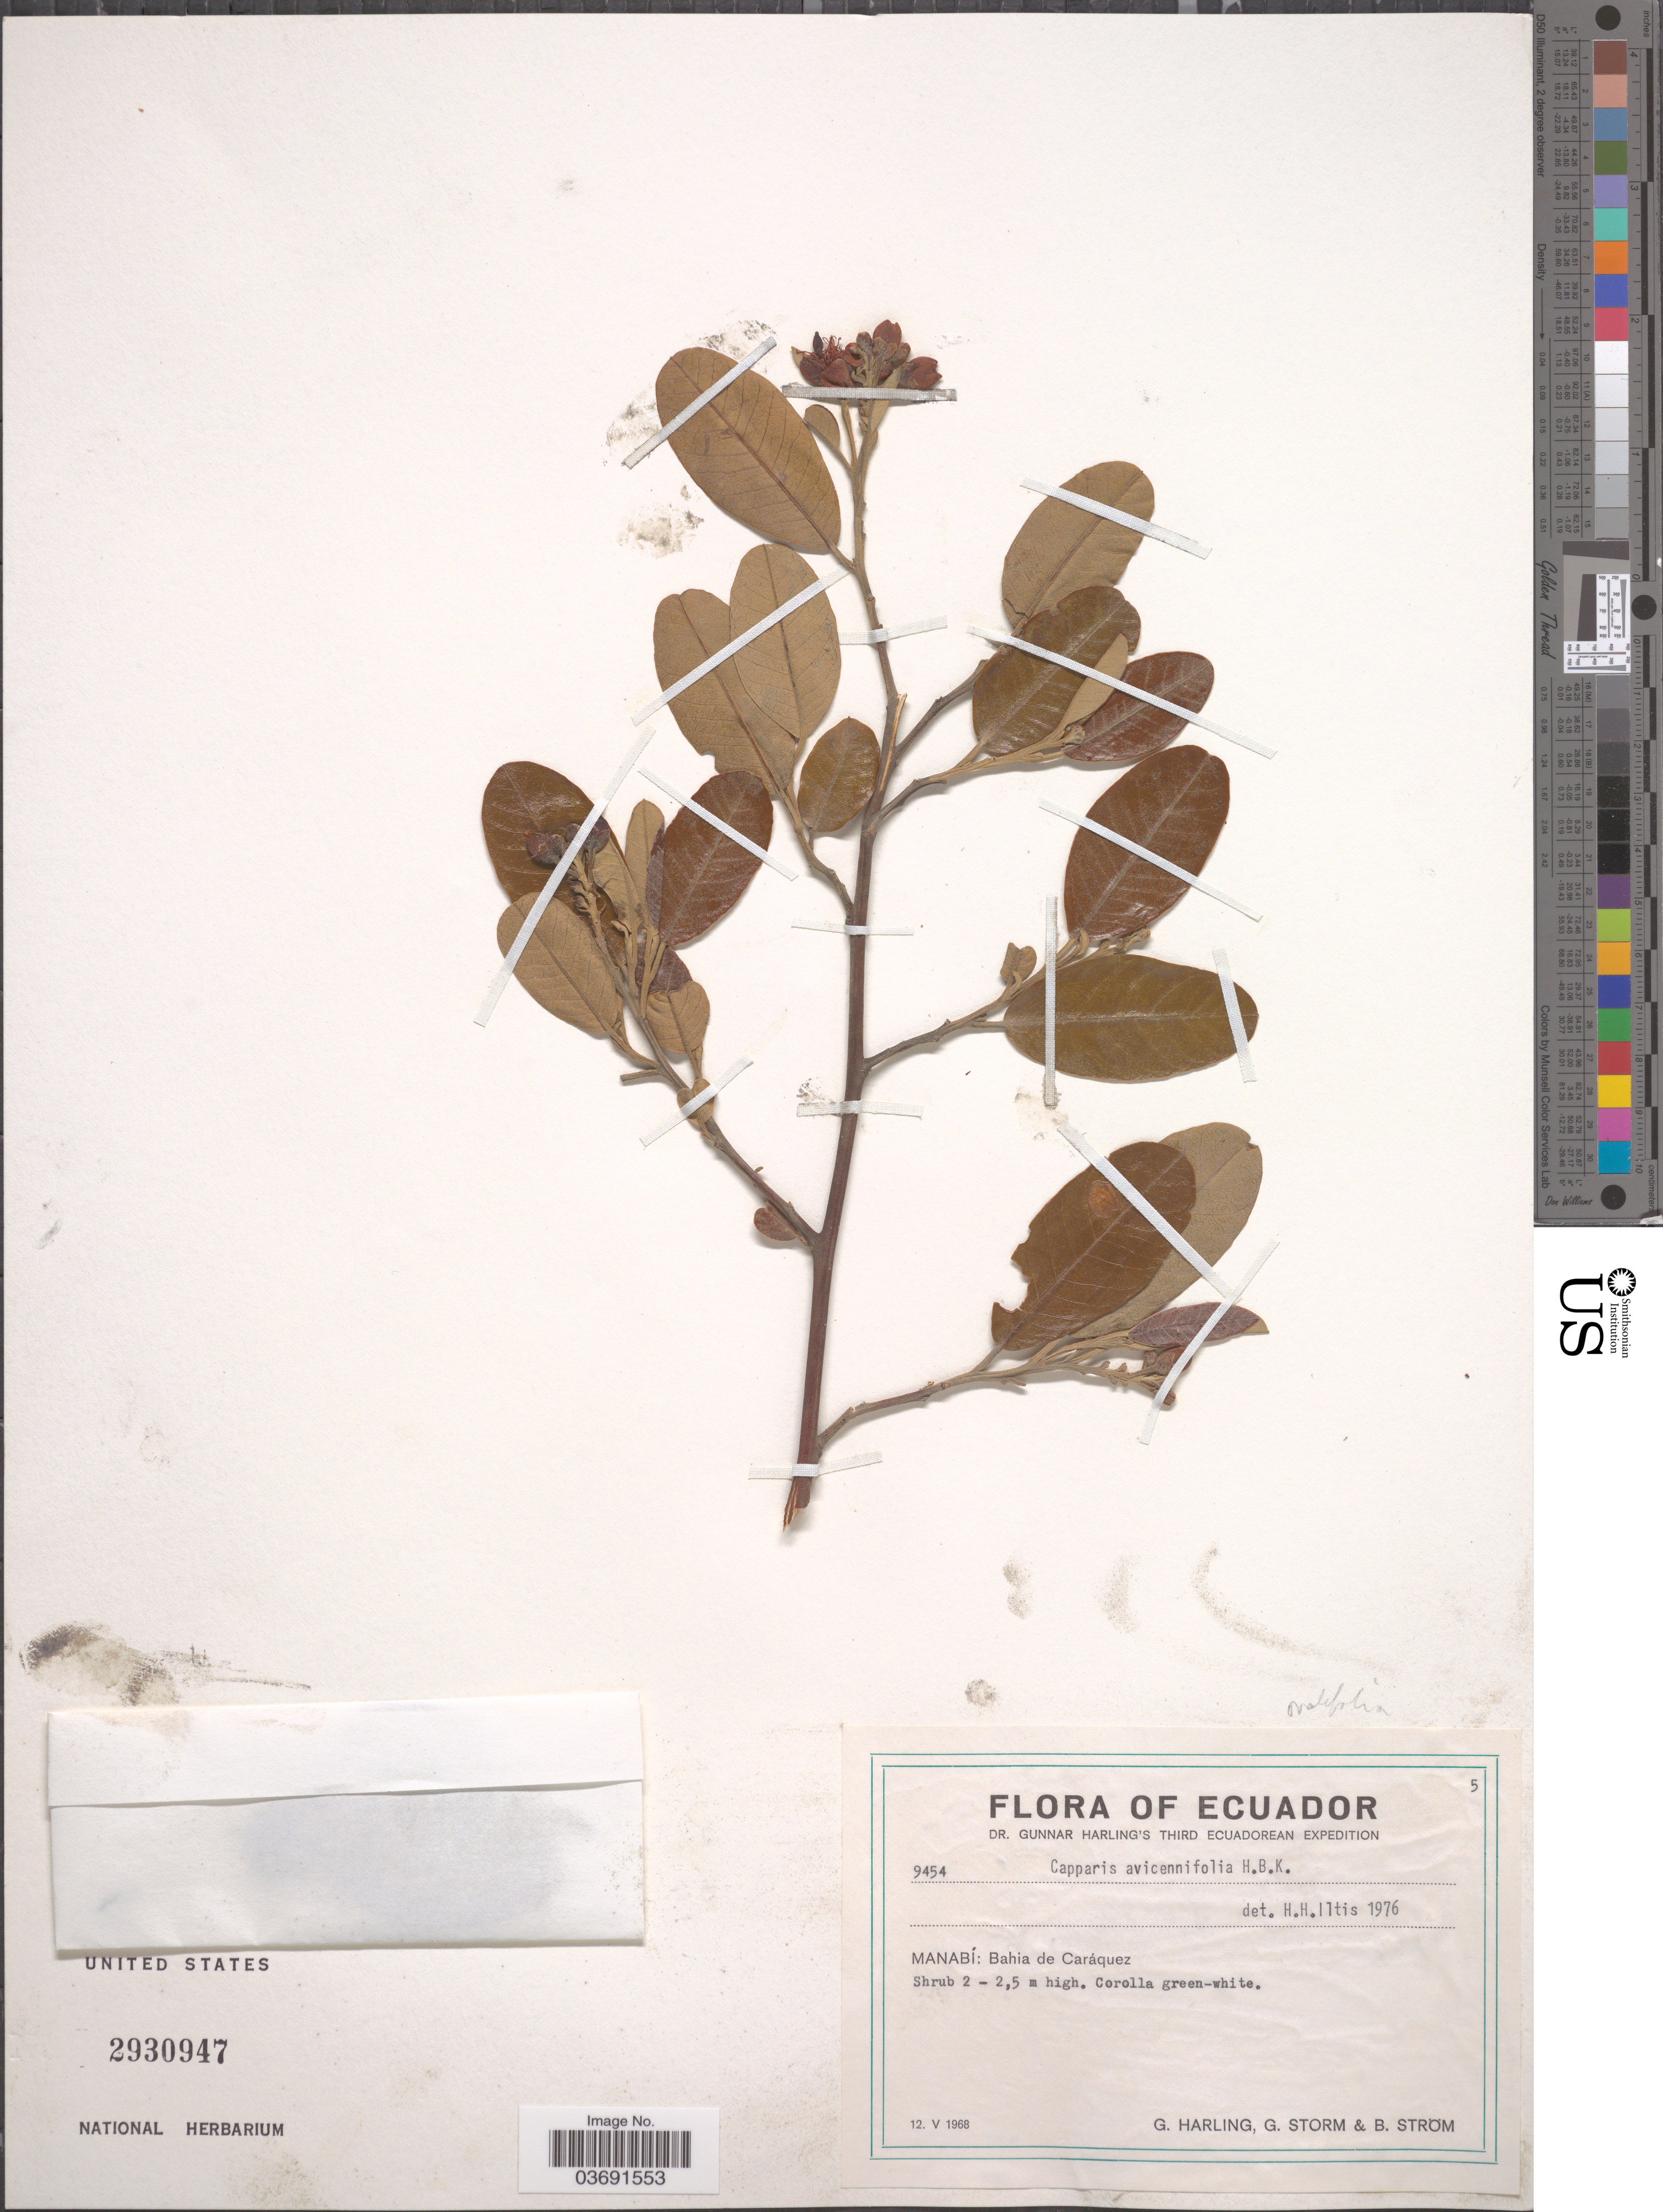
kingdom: Plantae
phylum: Tracheophyta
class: Magnoliopsida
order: Brassicales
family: Capparaceae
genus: Beautempsia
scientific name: Beautempsia avicenniifolia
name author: (Kunth) Gaudich.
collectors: G. Harling, G. Storm & B. Ström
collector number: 9454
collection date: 1968-05-12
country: Ecuador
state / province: Manabí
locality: Bahia de Caráquez.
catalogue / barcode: US 2930947